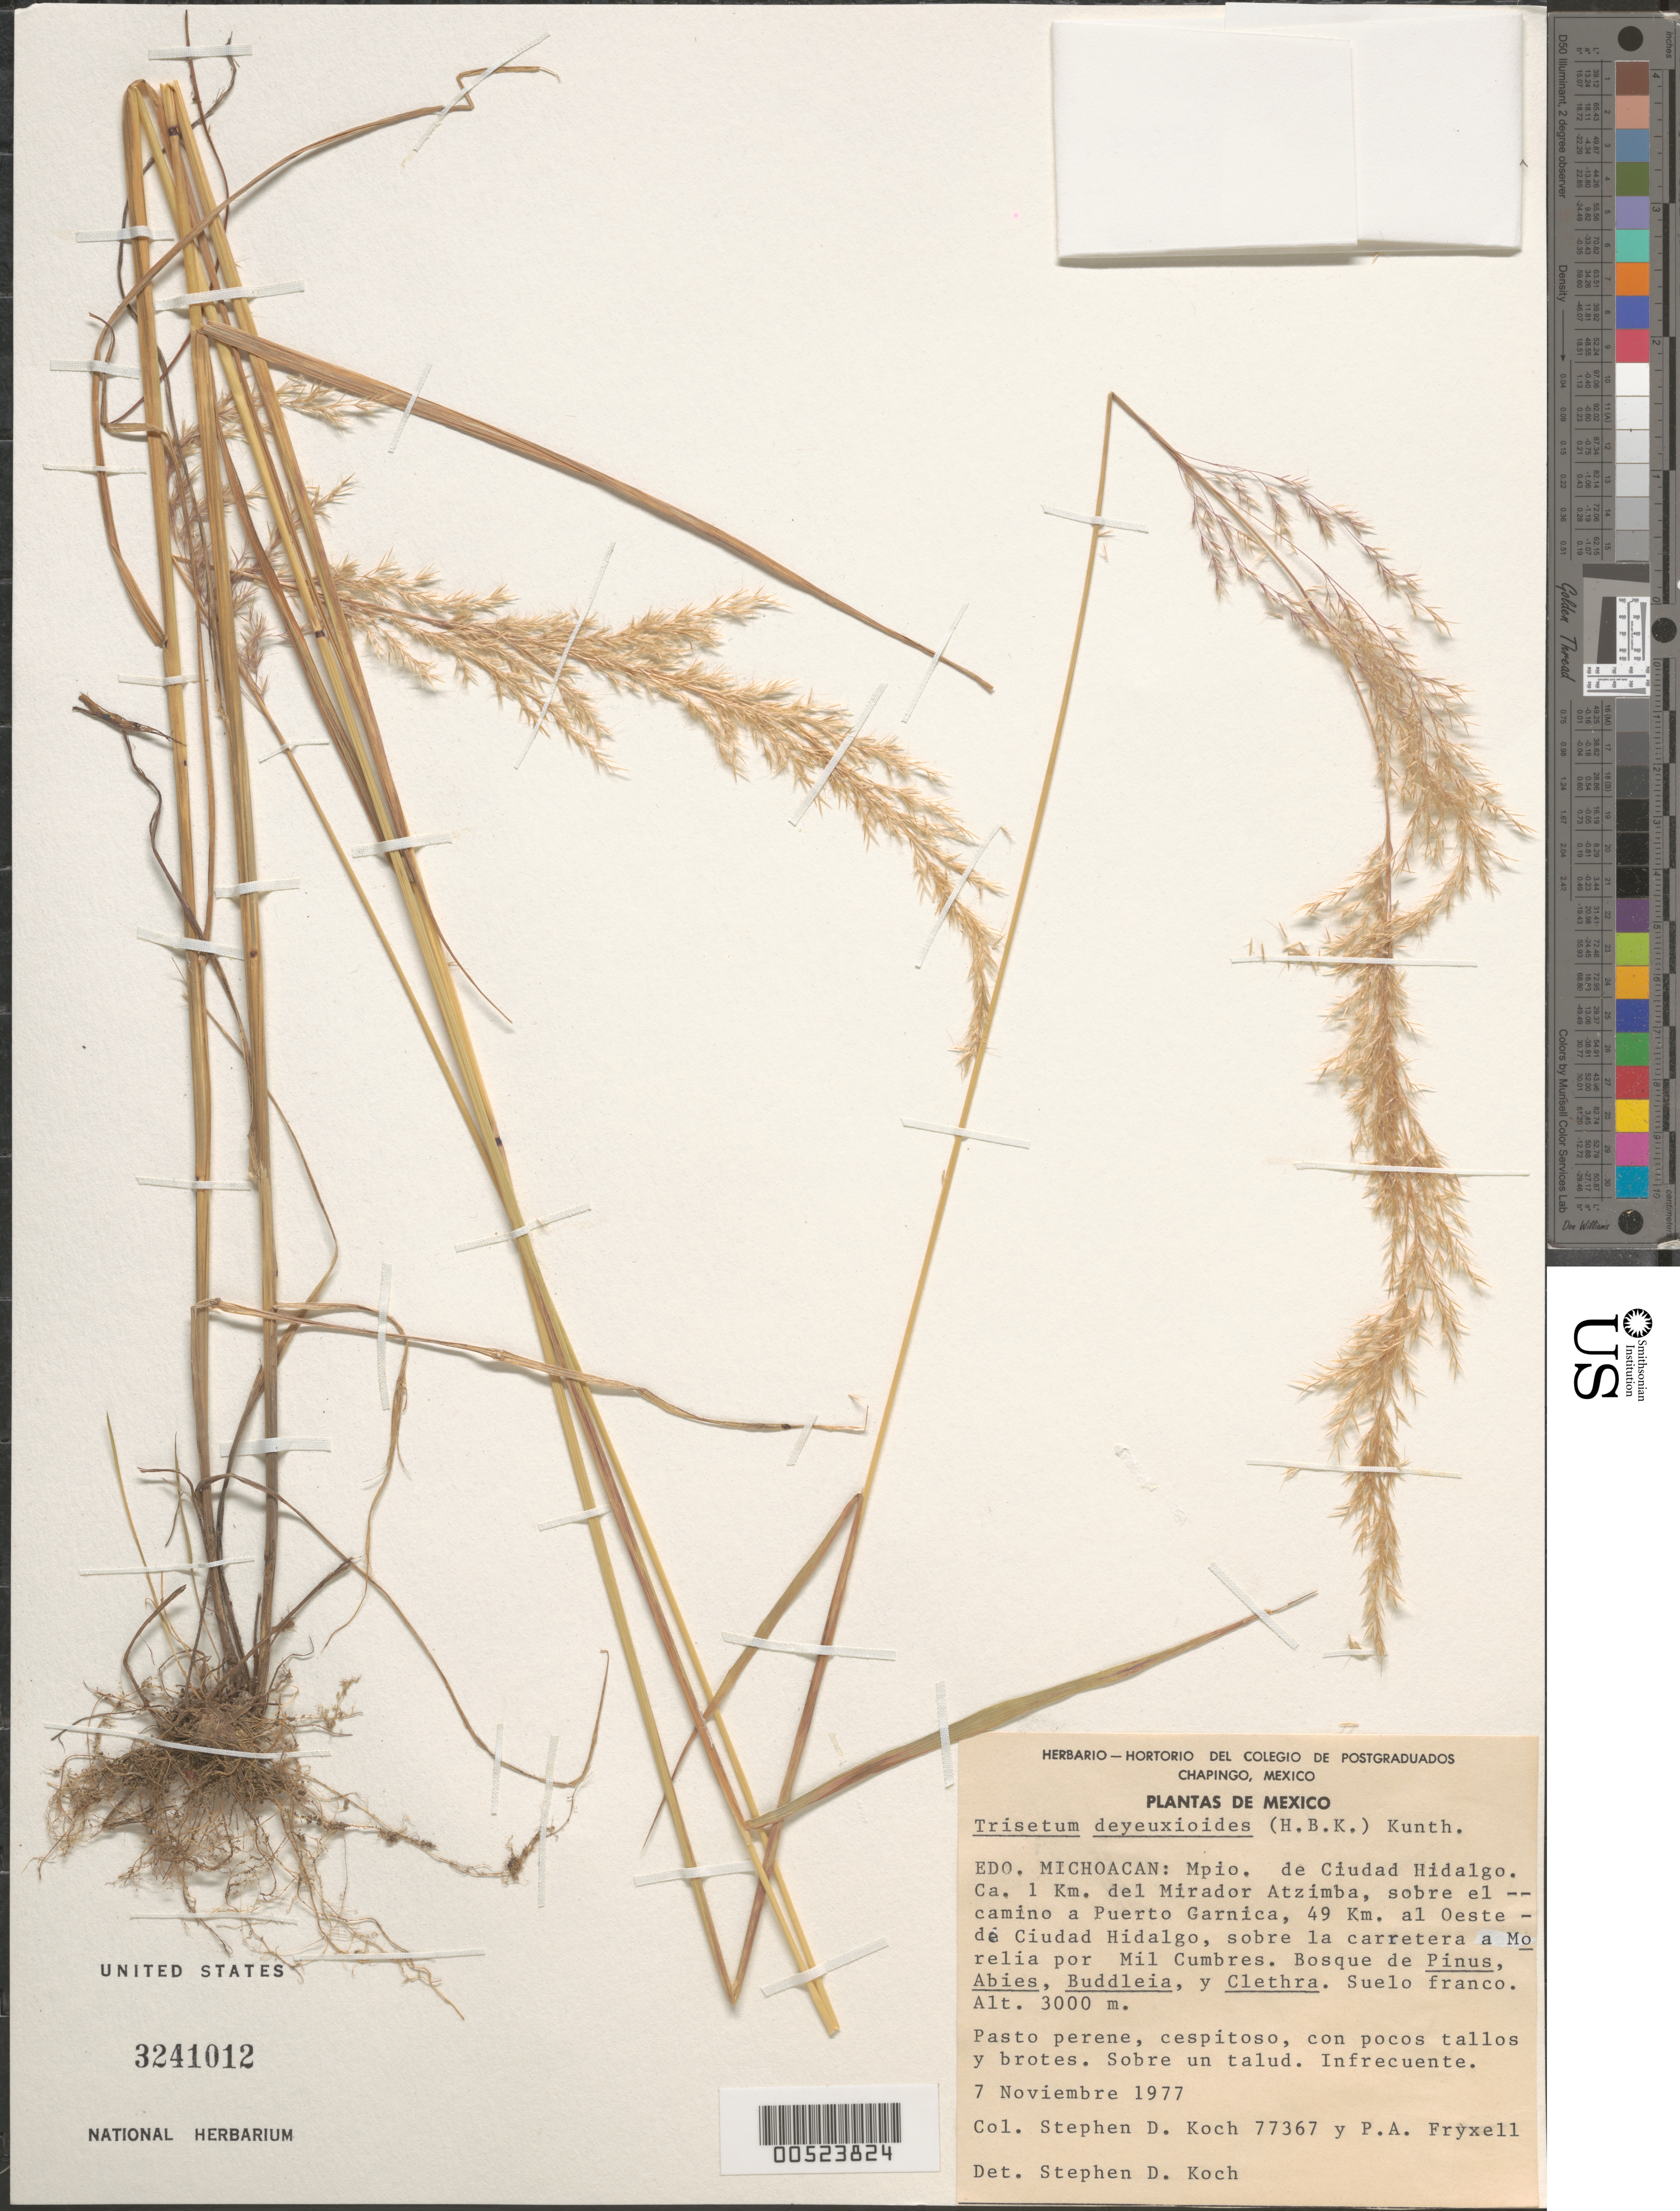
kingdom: Plantae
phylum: Tracheophyta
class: Liliopsida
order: Poales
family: Poaceae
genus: Trisetum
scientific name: Trisetum deyeuxioides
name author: (Kunth) Kunth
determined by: Koch, S. D.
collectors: S. D. Koch & P. A. Fryxell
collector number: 77367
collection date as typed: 7 Nov 1977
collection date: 1977-11-07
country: Mexico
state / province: Michoacán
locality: Ca 1 km del Mirador Atzimba, sobre el camino a Puerto Garnica, 49 km al W de Ciudad Hidalgo, sobre la carretera a Morelia por...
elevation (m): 3000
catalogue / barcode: US 3241012